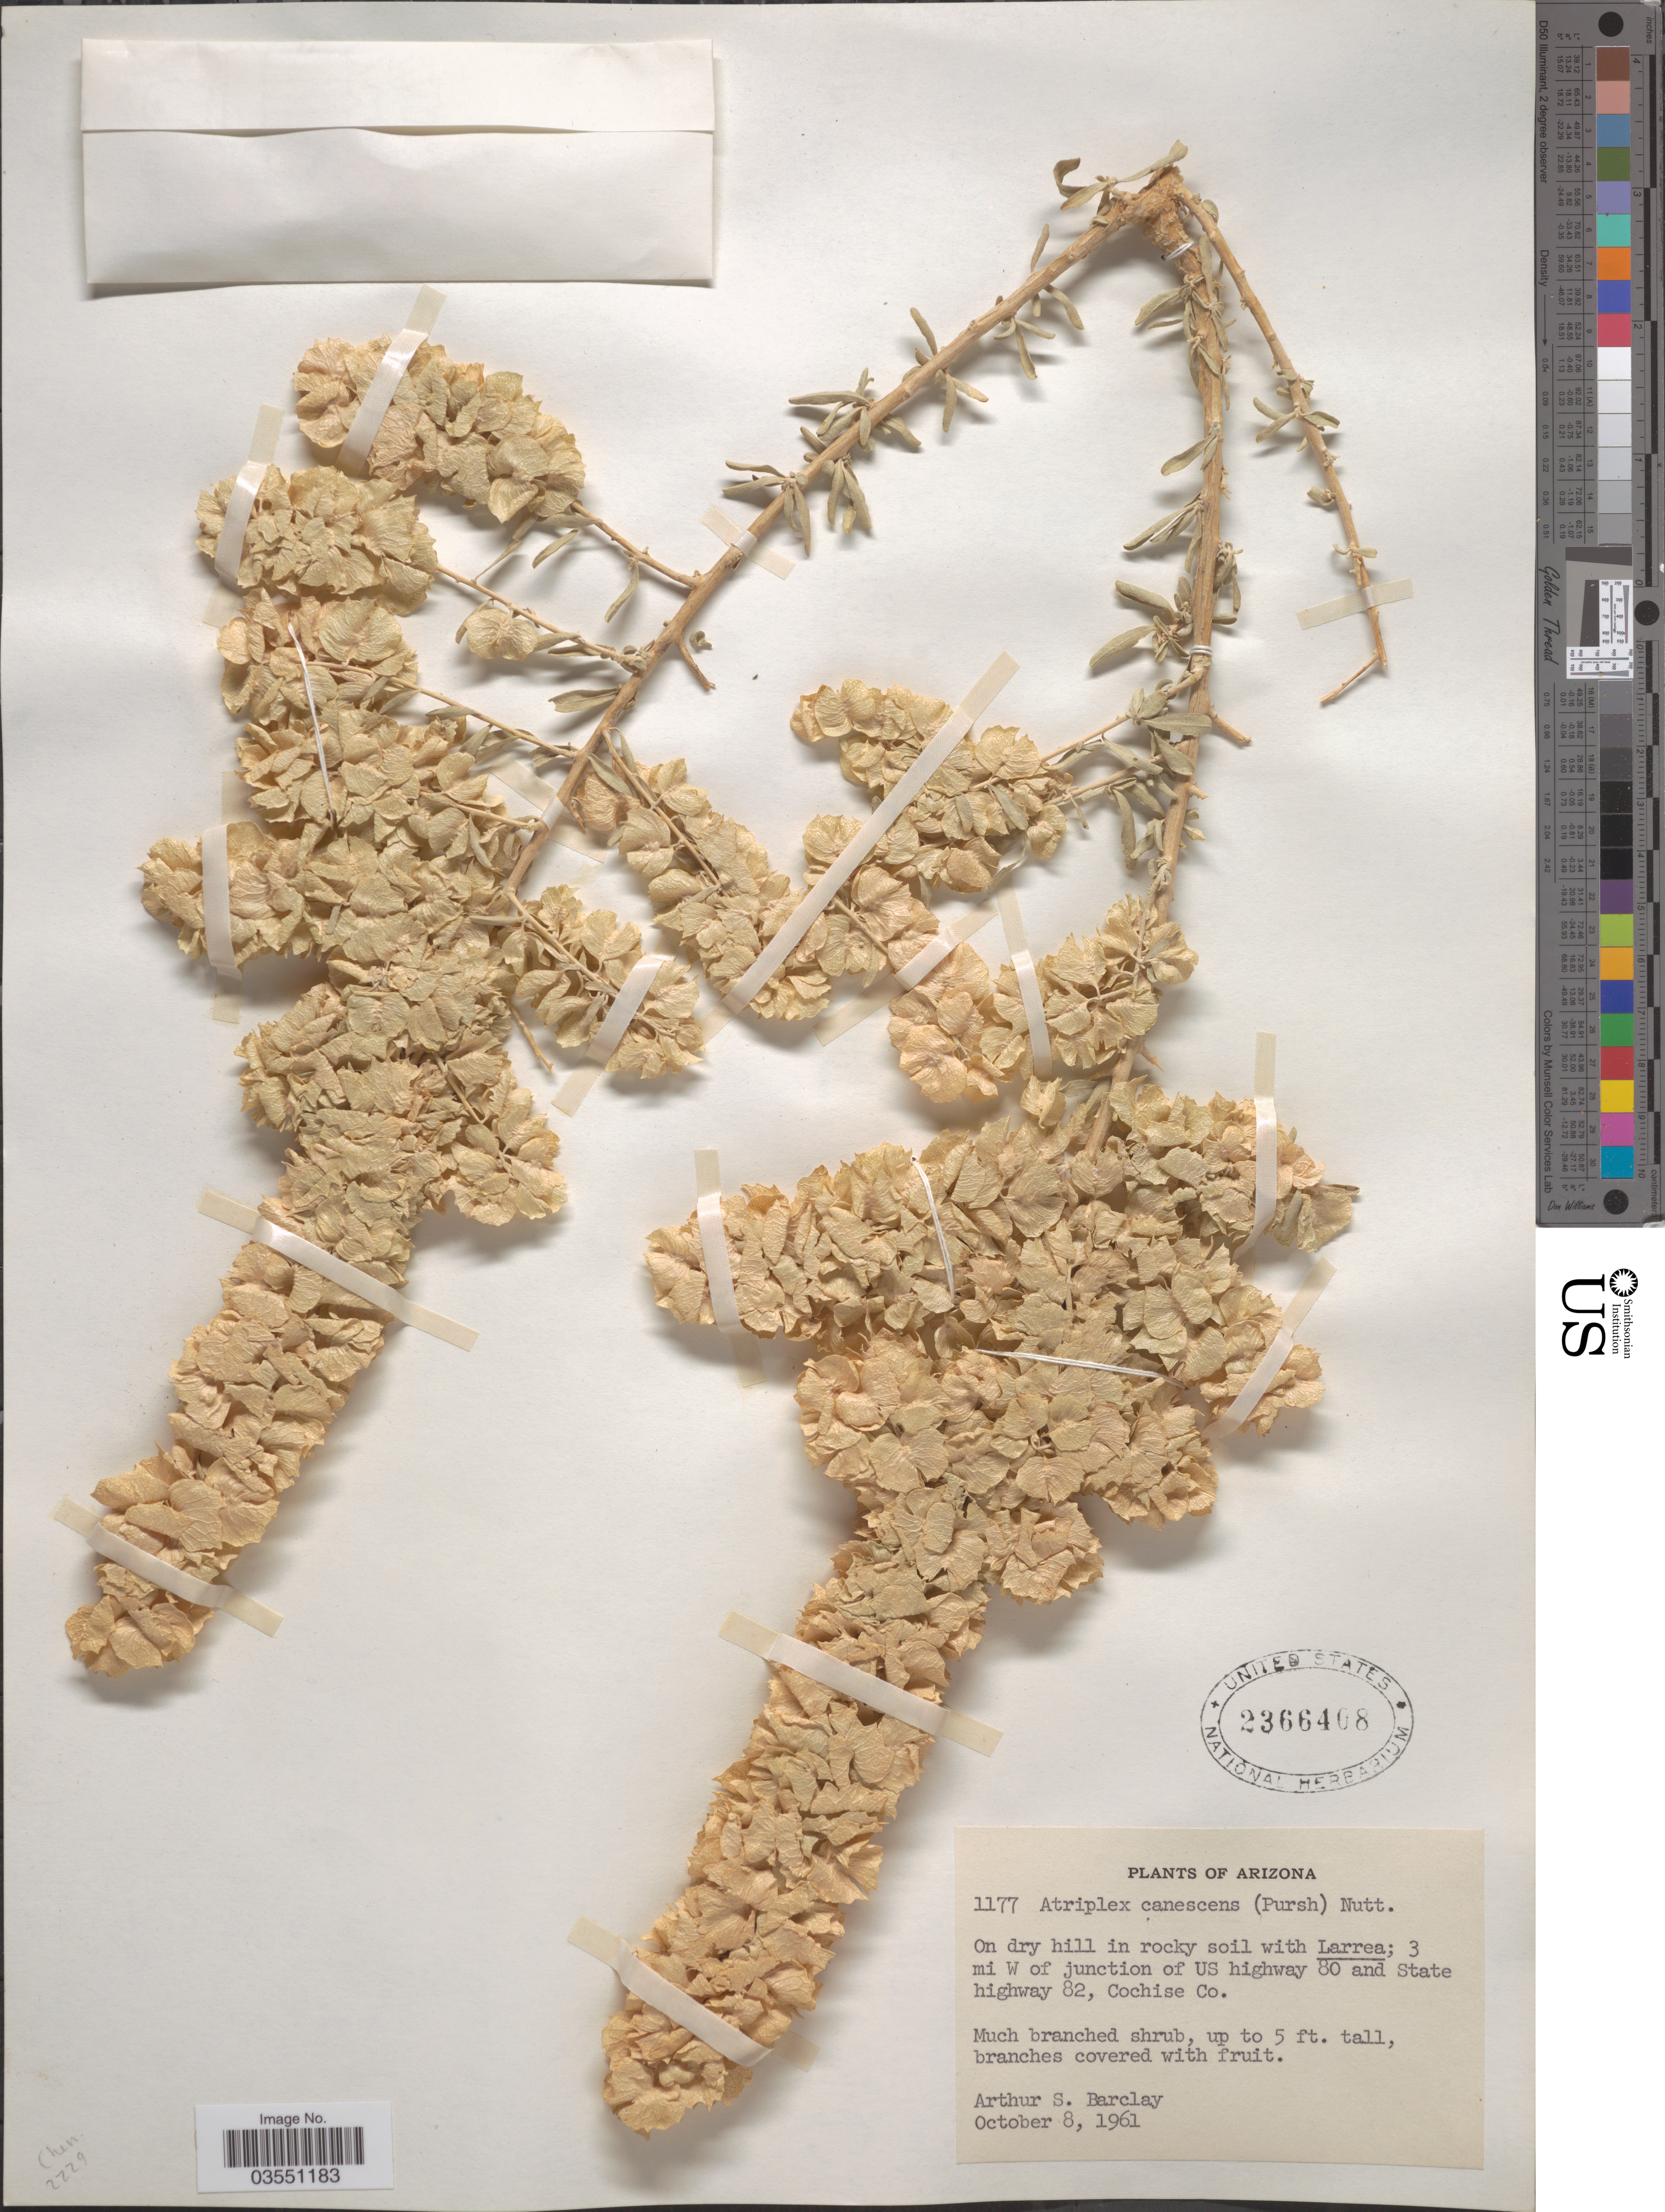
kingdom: Plantae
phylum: Tracheophyta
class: Magnoliopsida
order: Caryophyllales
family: Amaranthaceae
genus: Atriplex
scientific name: Atriplex canescens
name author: (Pursh) Nutt.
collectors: A. S. Barclay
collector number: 1177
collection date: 1961-10-08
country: United States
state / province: Arizona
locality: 3 mi W of junction of US highway 80 and State highway 82, Cochise Co.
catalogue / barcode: US 2366408